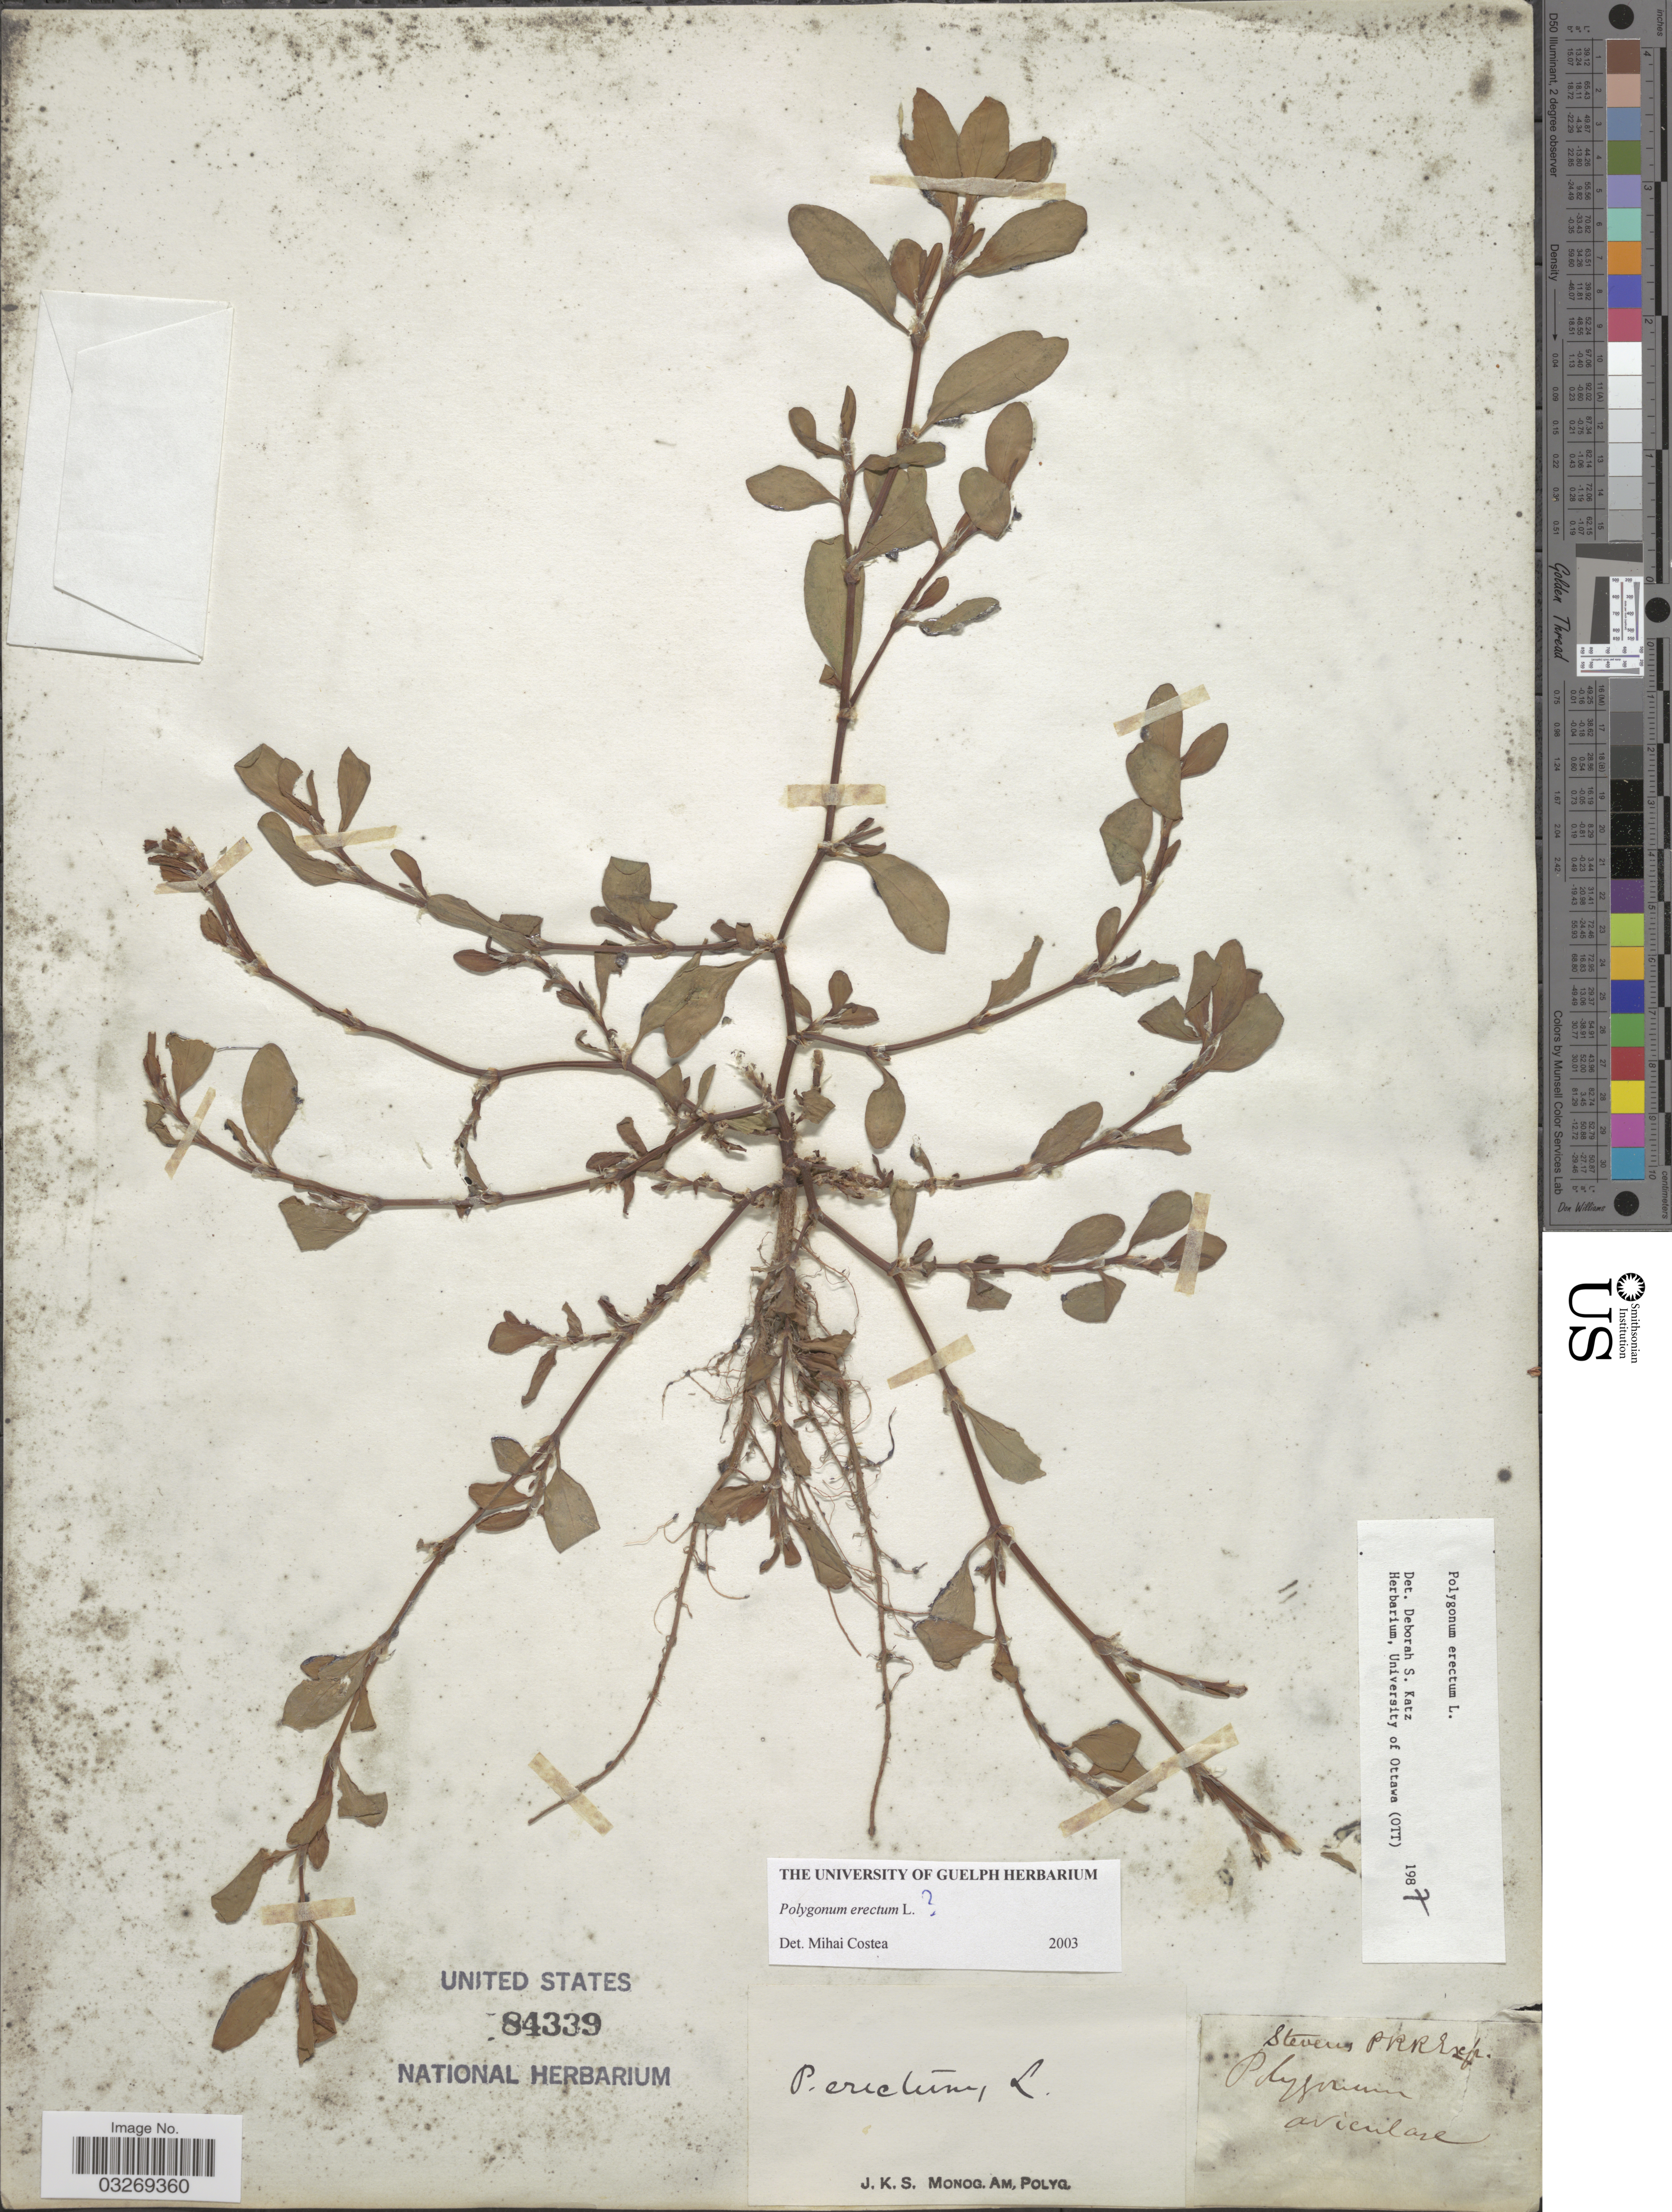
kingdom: Plantae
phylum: Tracheophyta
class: Magnoliopsida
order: Caryophyllales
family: Polygonaceae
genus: Polygonum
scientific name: Polygonum erectum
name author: L.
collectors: Stevens Pacific Railroad Survey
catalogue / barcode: US 84339